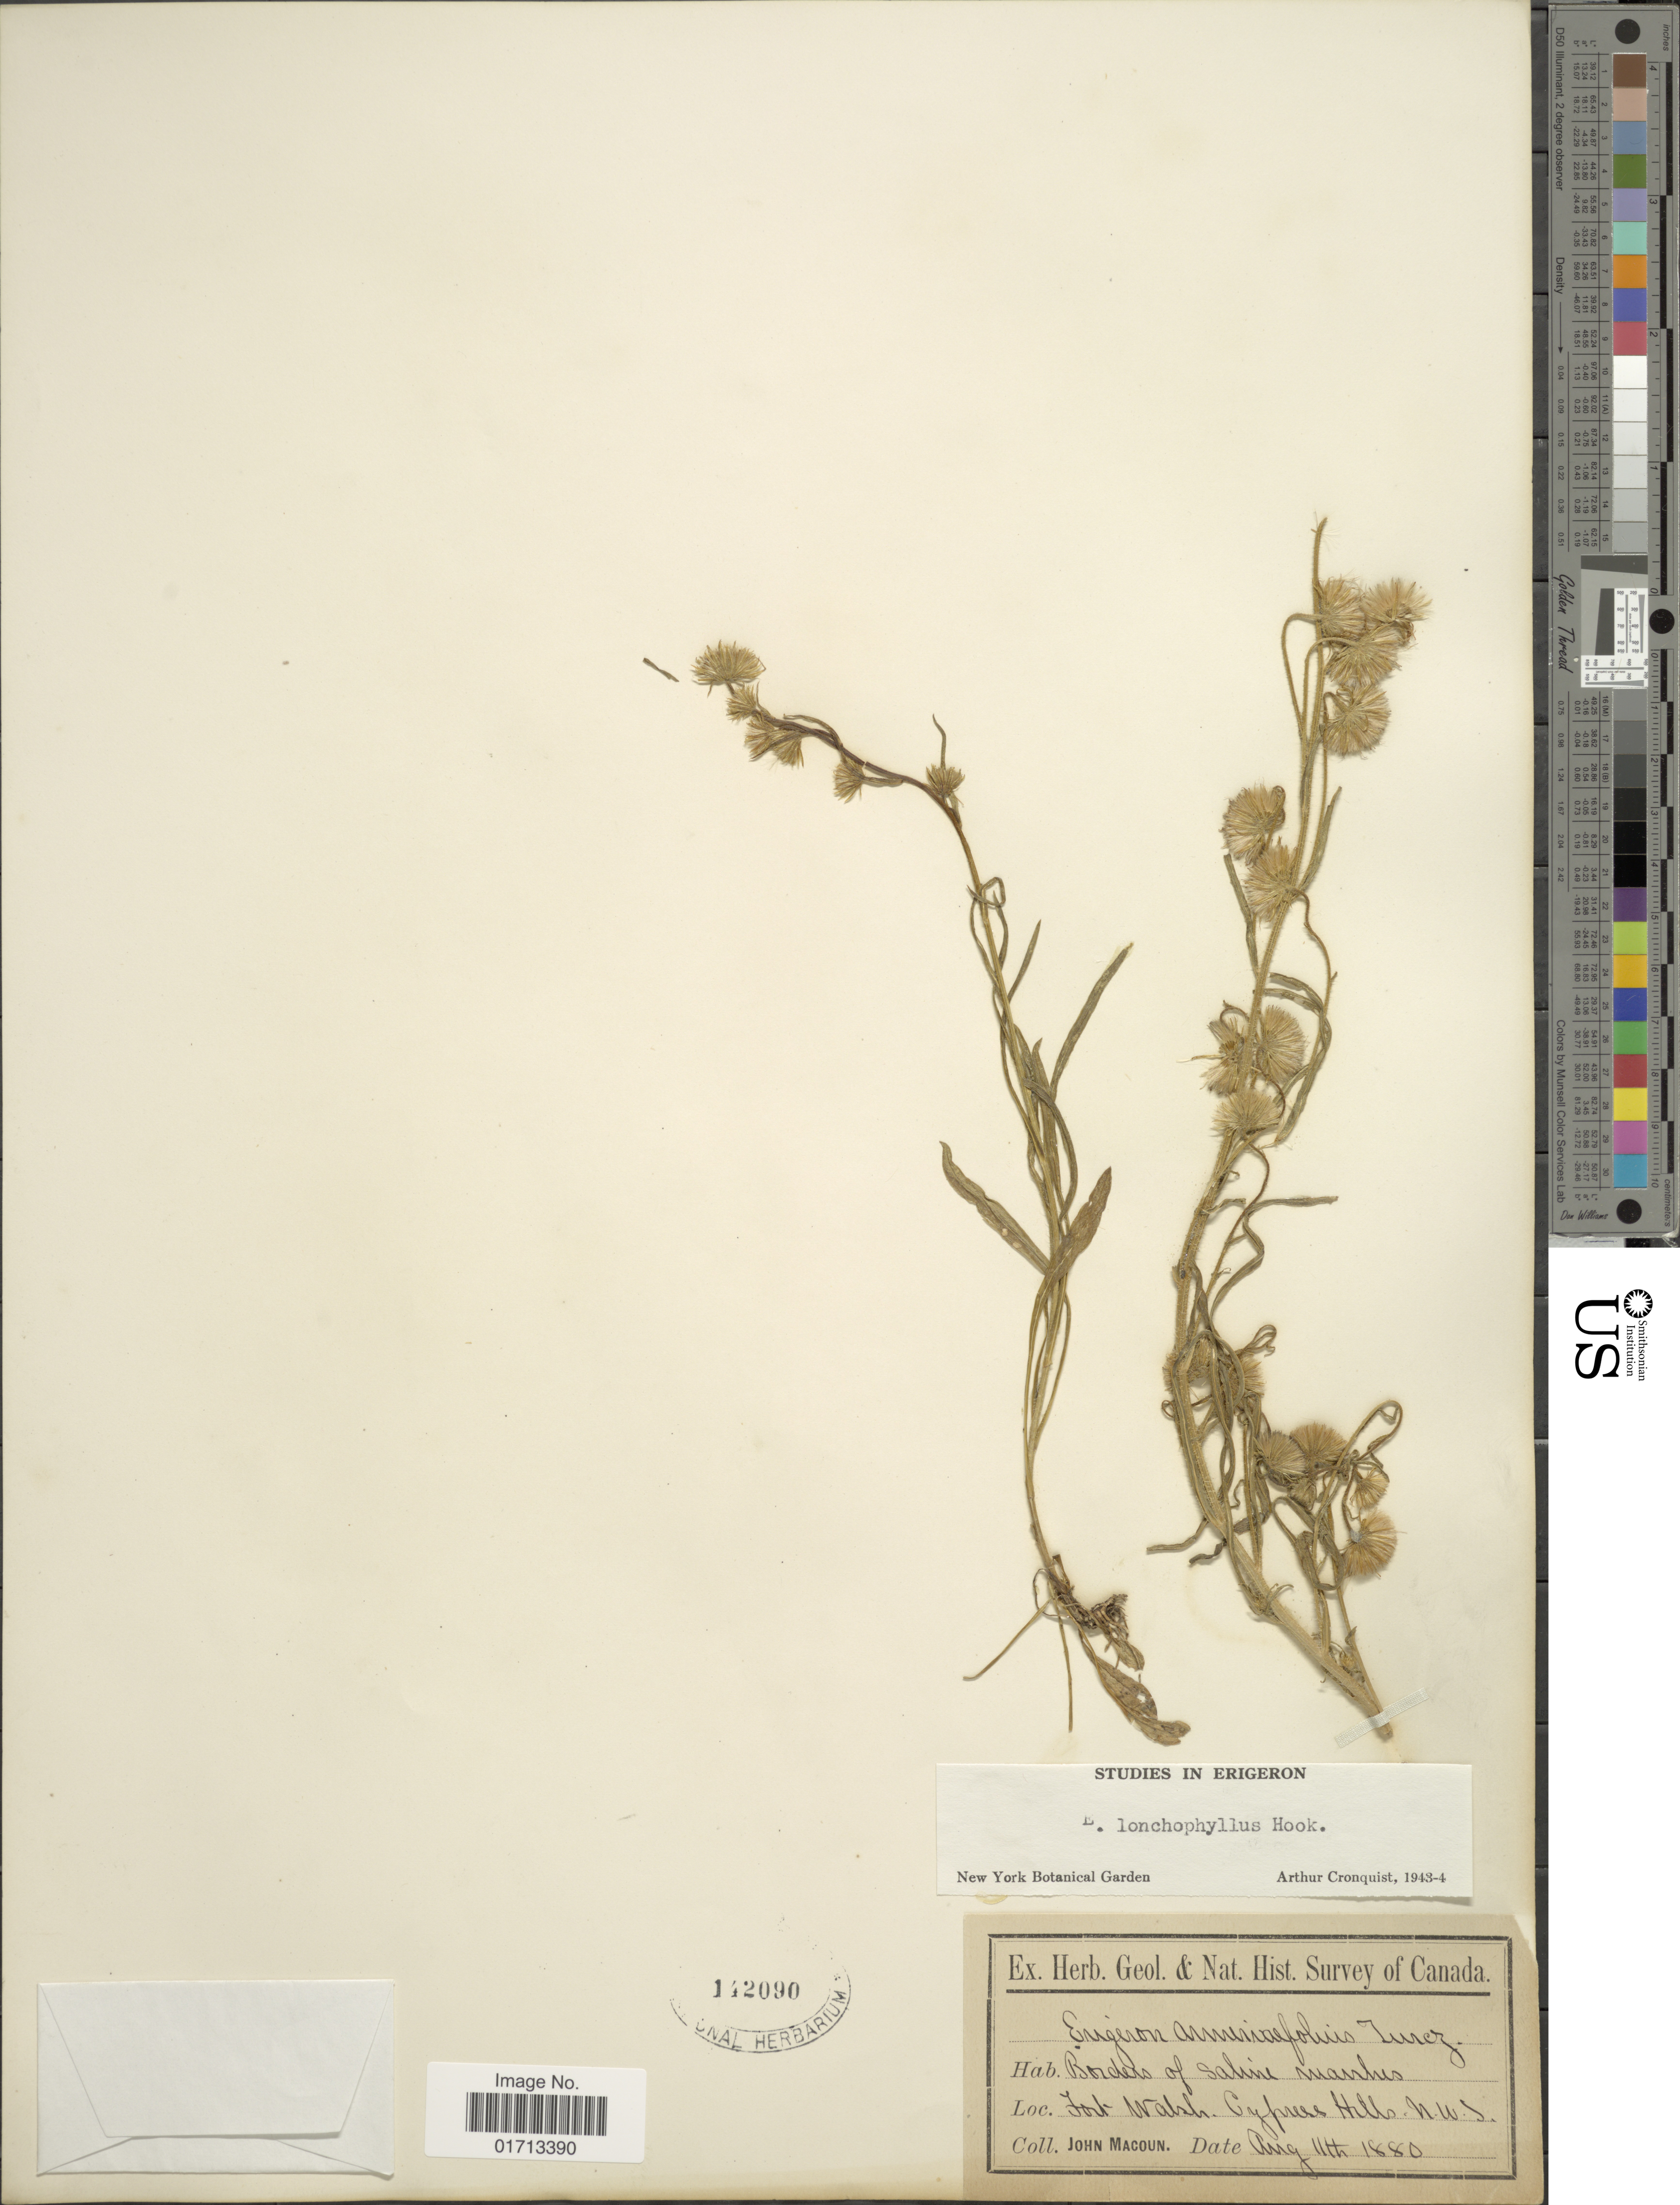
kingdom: Plantae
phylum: Tracheophyta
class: Magnoliopsida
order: Asterales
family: Asteraceae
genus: Erigeron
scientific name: Erigeron lonchophyllus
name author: Hook.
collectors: J. Macoun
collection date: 1880-08-11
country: Canada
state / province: Northwest Territories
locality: Fort Walsh. Cypress Hills. N. W. T.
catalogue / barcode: US 142090